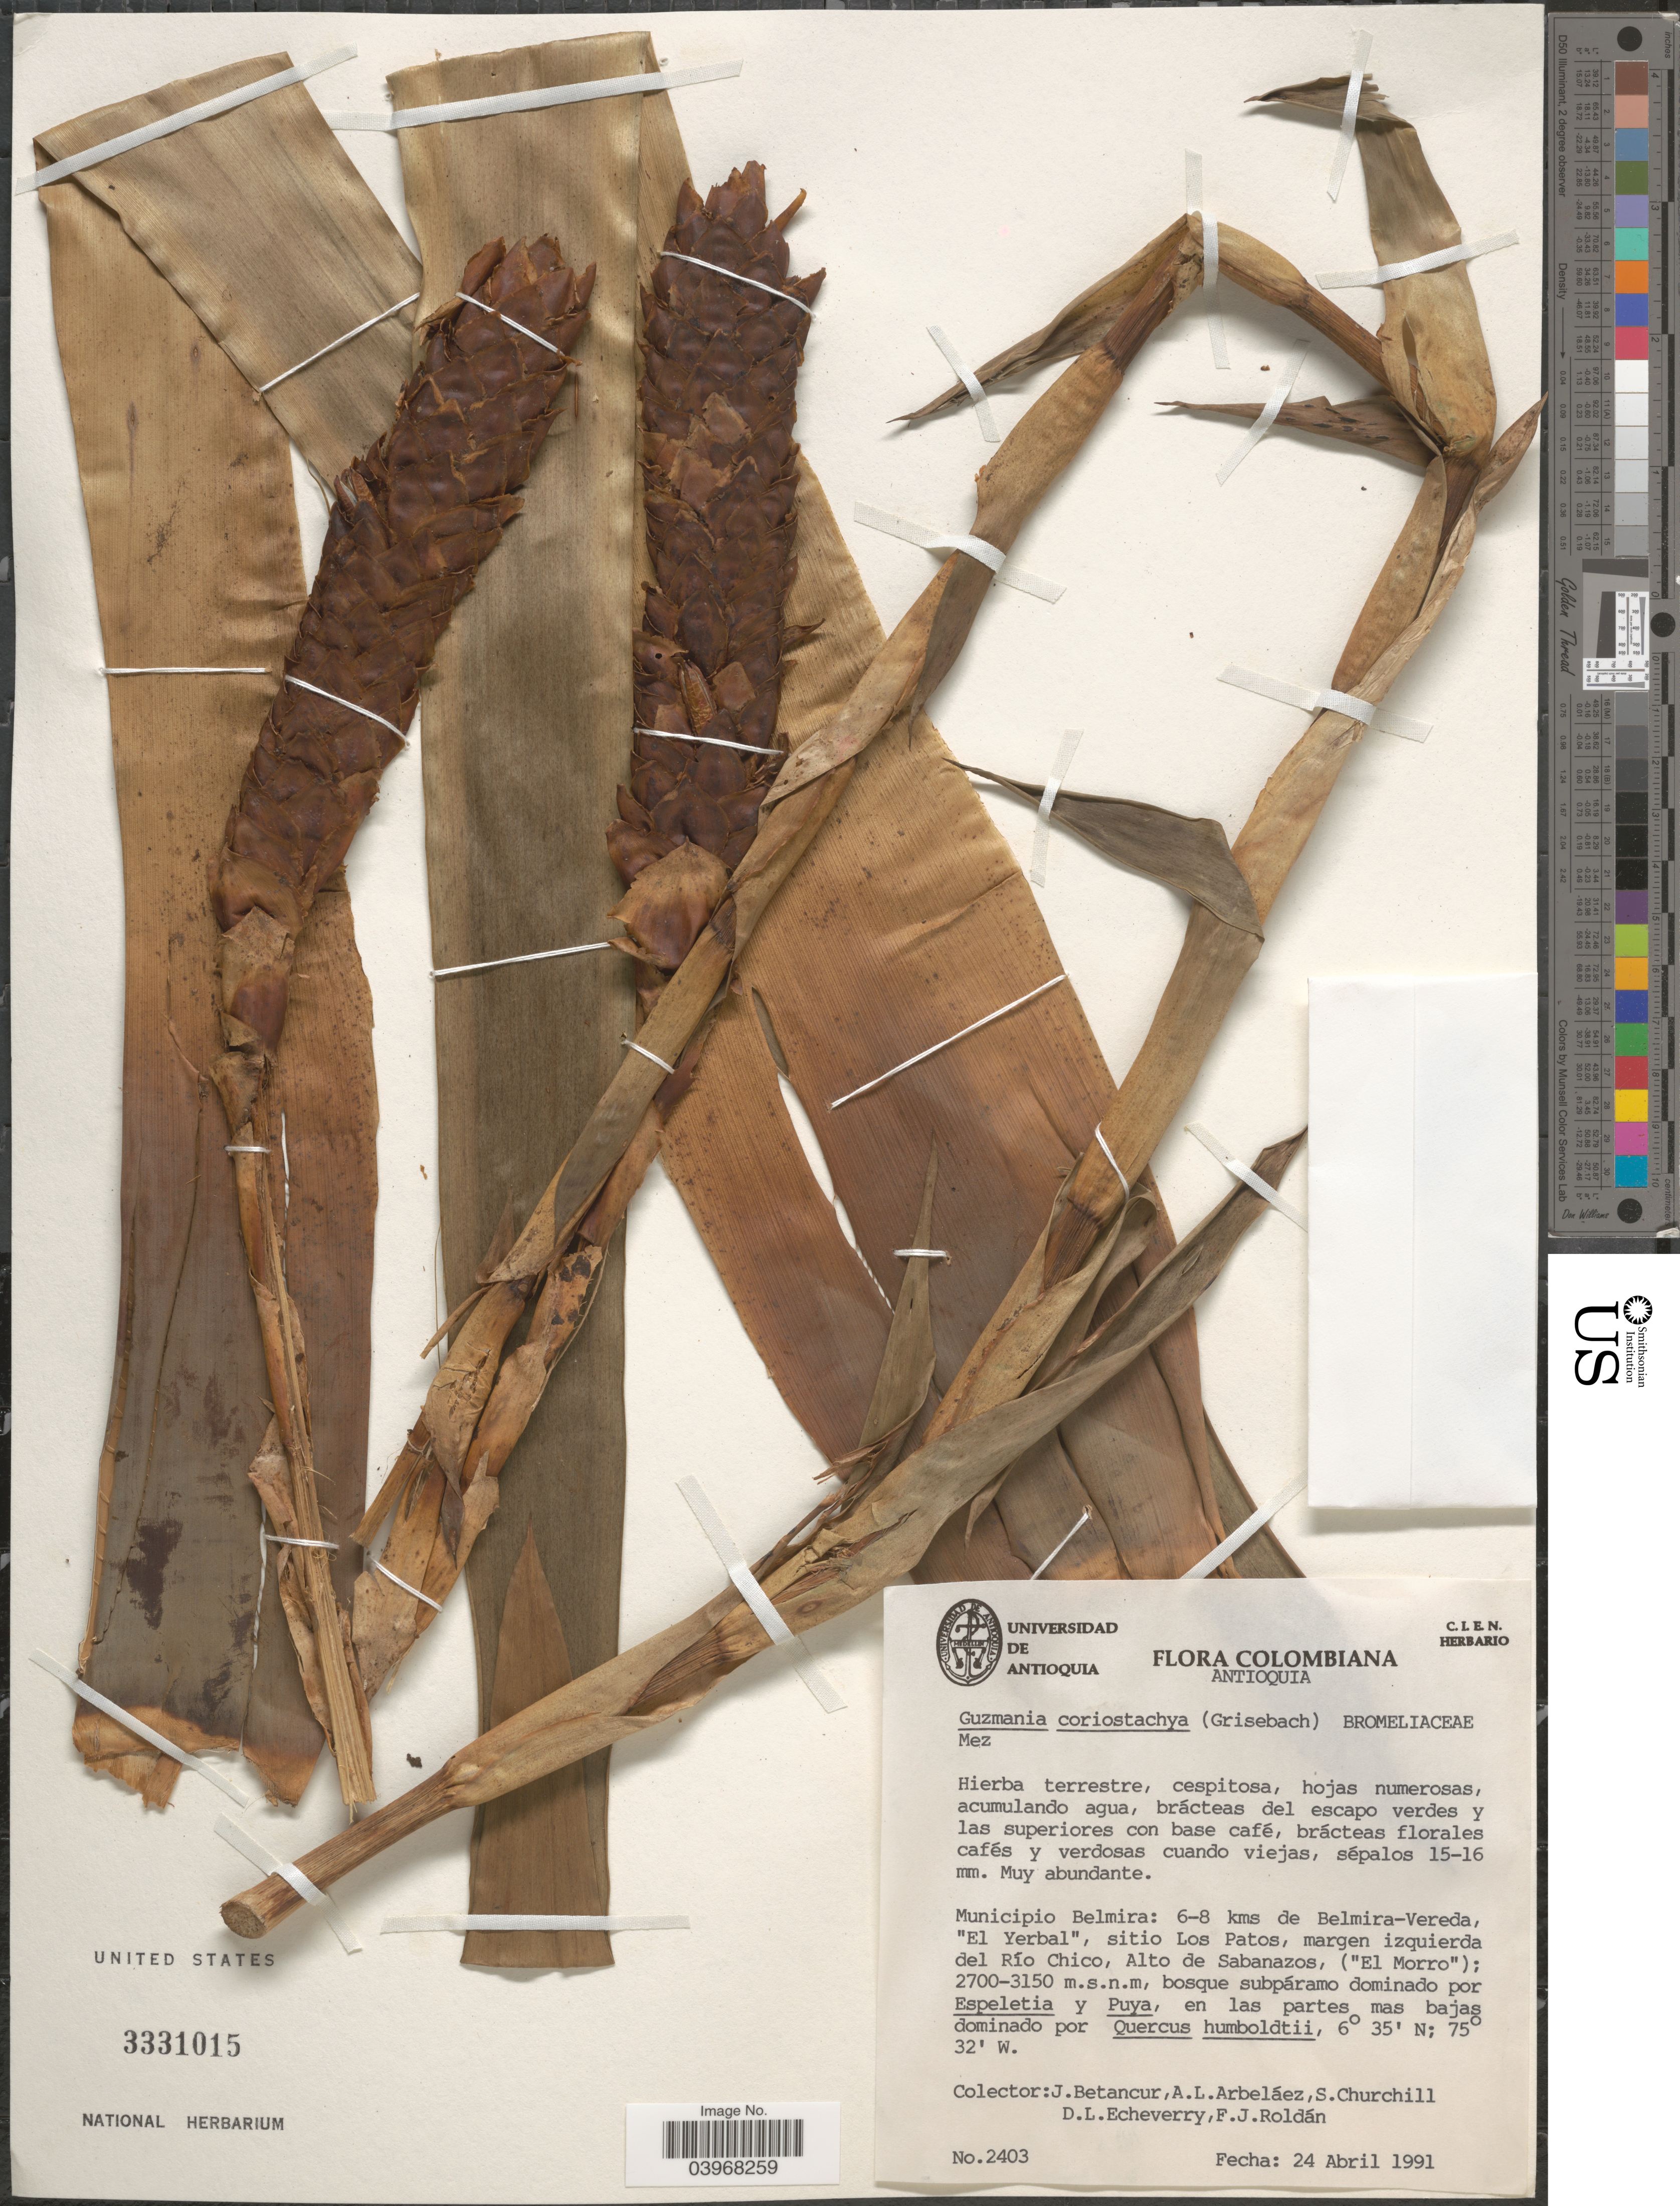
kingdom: Plantae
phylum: Tracheophyta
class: Liliopsida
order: Poales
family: Bromeliaceae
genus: Guzmania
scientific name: Guzmania coriostachya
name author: (Griseb.) Mez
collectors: J. Betancur, A. Arbeláez Alvarez, S. Churchill, D. Echeverry & F. J. Roldán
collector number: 2403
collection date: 1991-04-24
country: Colombia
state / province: Antioquia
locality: Municipio Belmira: 6-8 kms de Belmira-Vereda, "El Yerbal", sitio Los Patos, margen izquierda del Río Chico, Alto de Sabanazos, ("El Morro").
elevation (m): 2700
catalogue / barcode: US 3331015